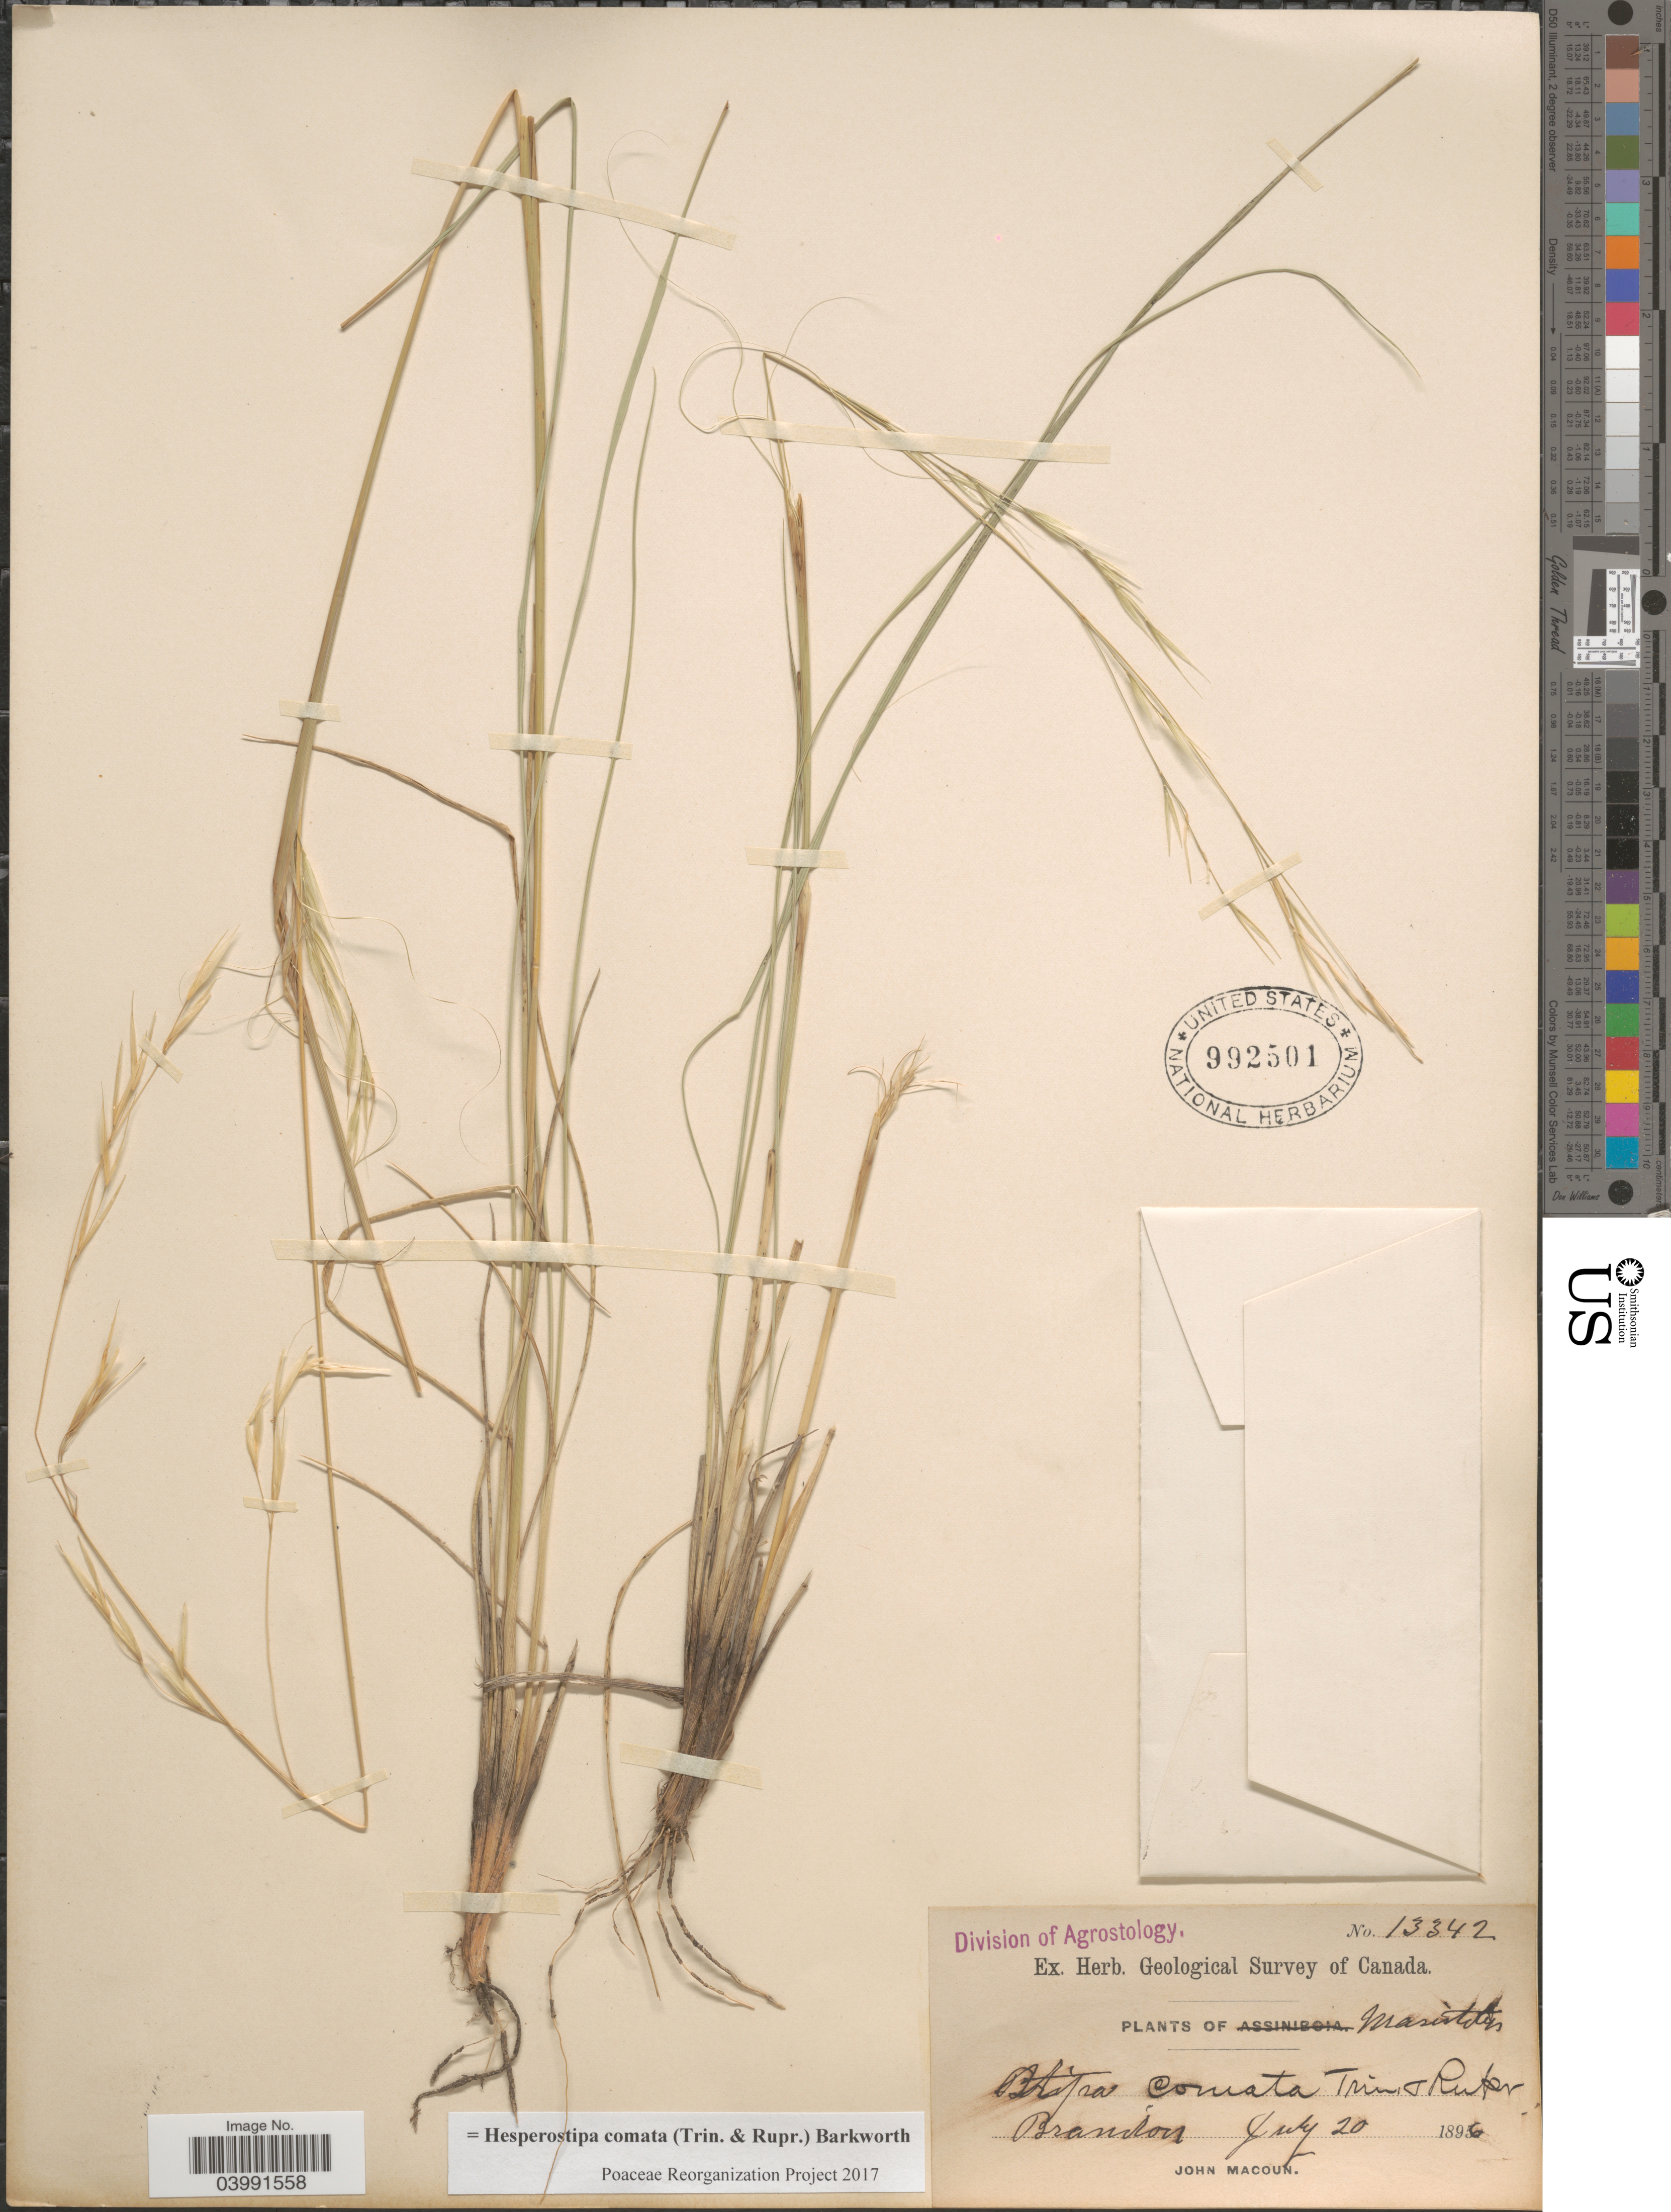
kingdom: Plantae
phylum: Tracheophyta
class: Liliopsida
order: Poales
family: Poaceae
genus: Hesperostipa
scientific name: Hesperostipa comata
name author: (Trin. & Rupr.) Barkworth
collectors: J. Macoun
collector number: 13342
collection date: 1896-07-20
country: Canada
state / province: Manitoba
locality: Manitoba. Brandon.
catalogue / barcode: US 992501